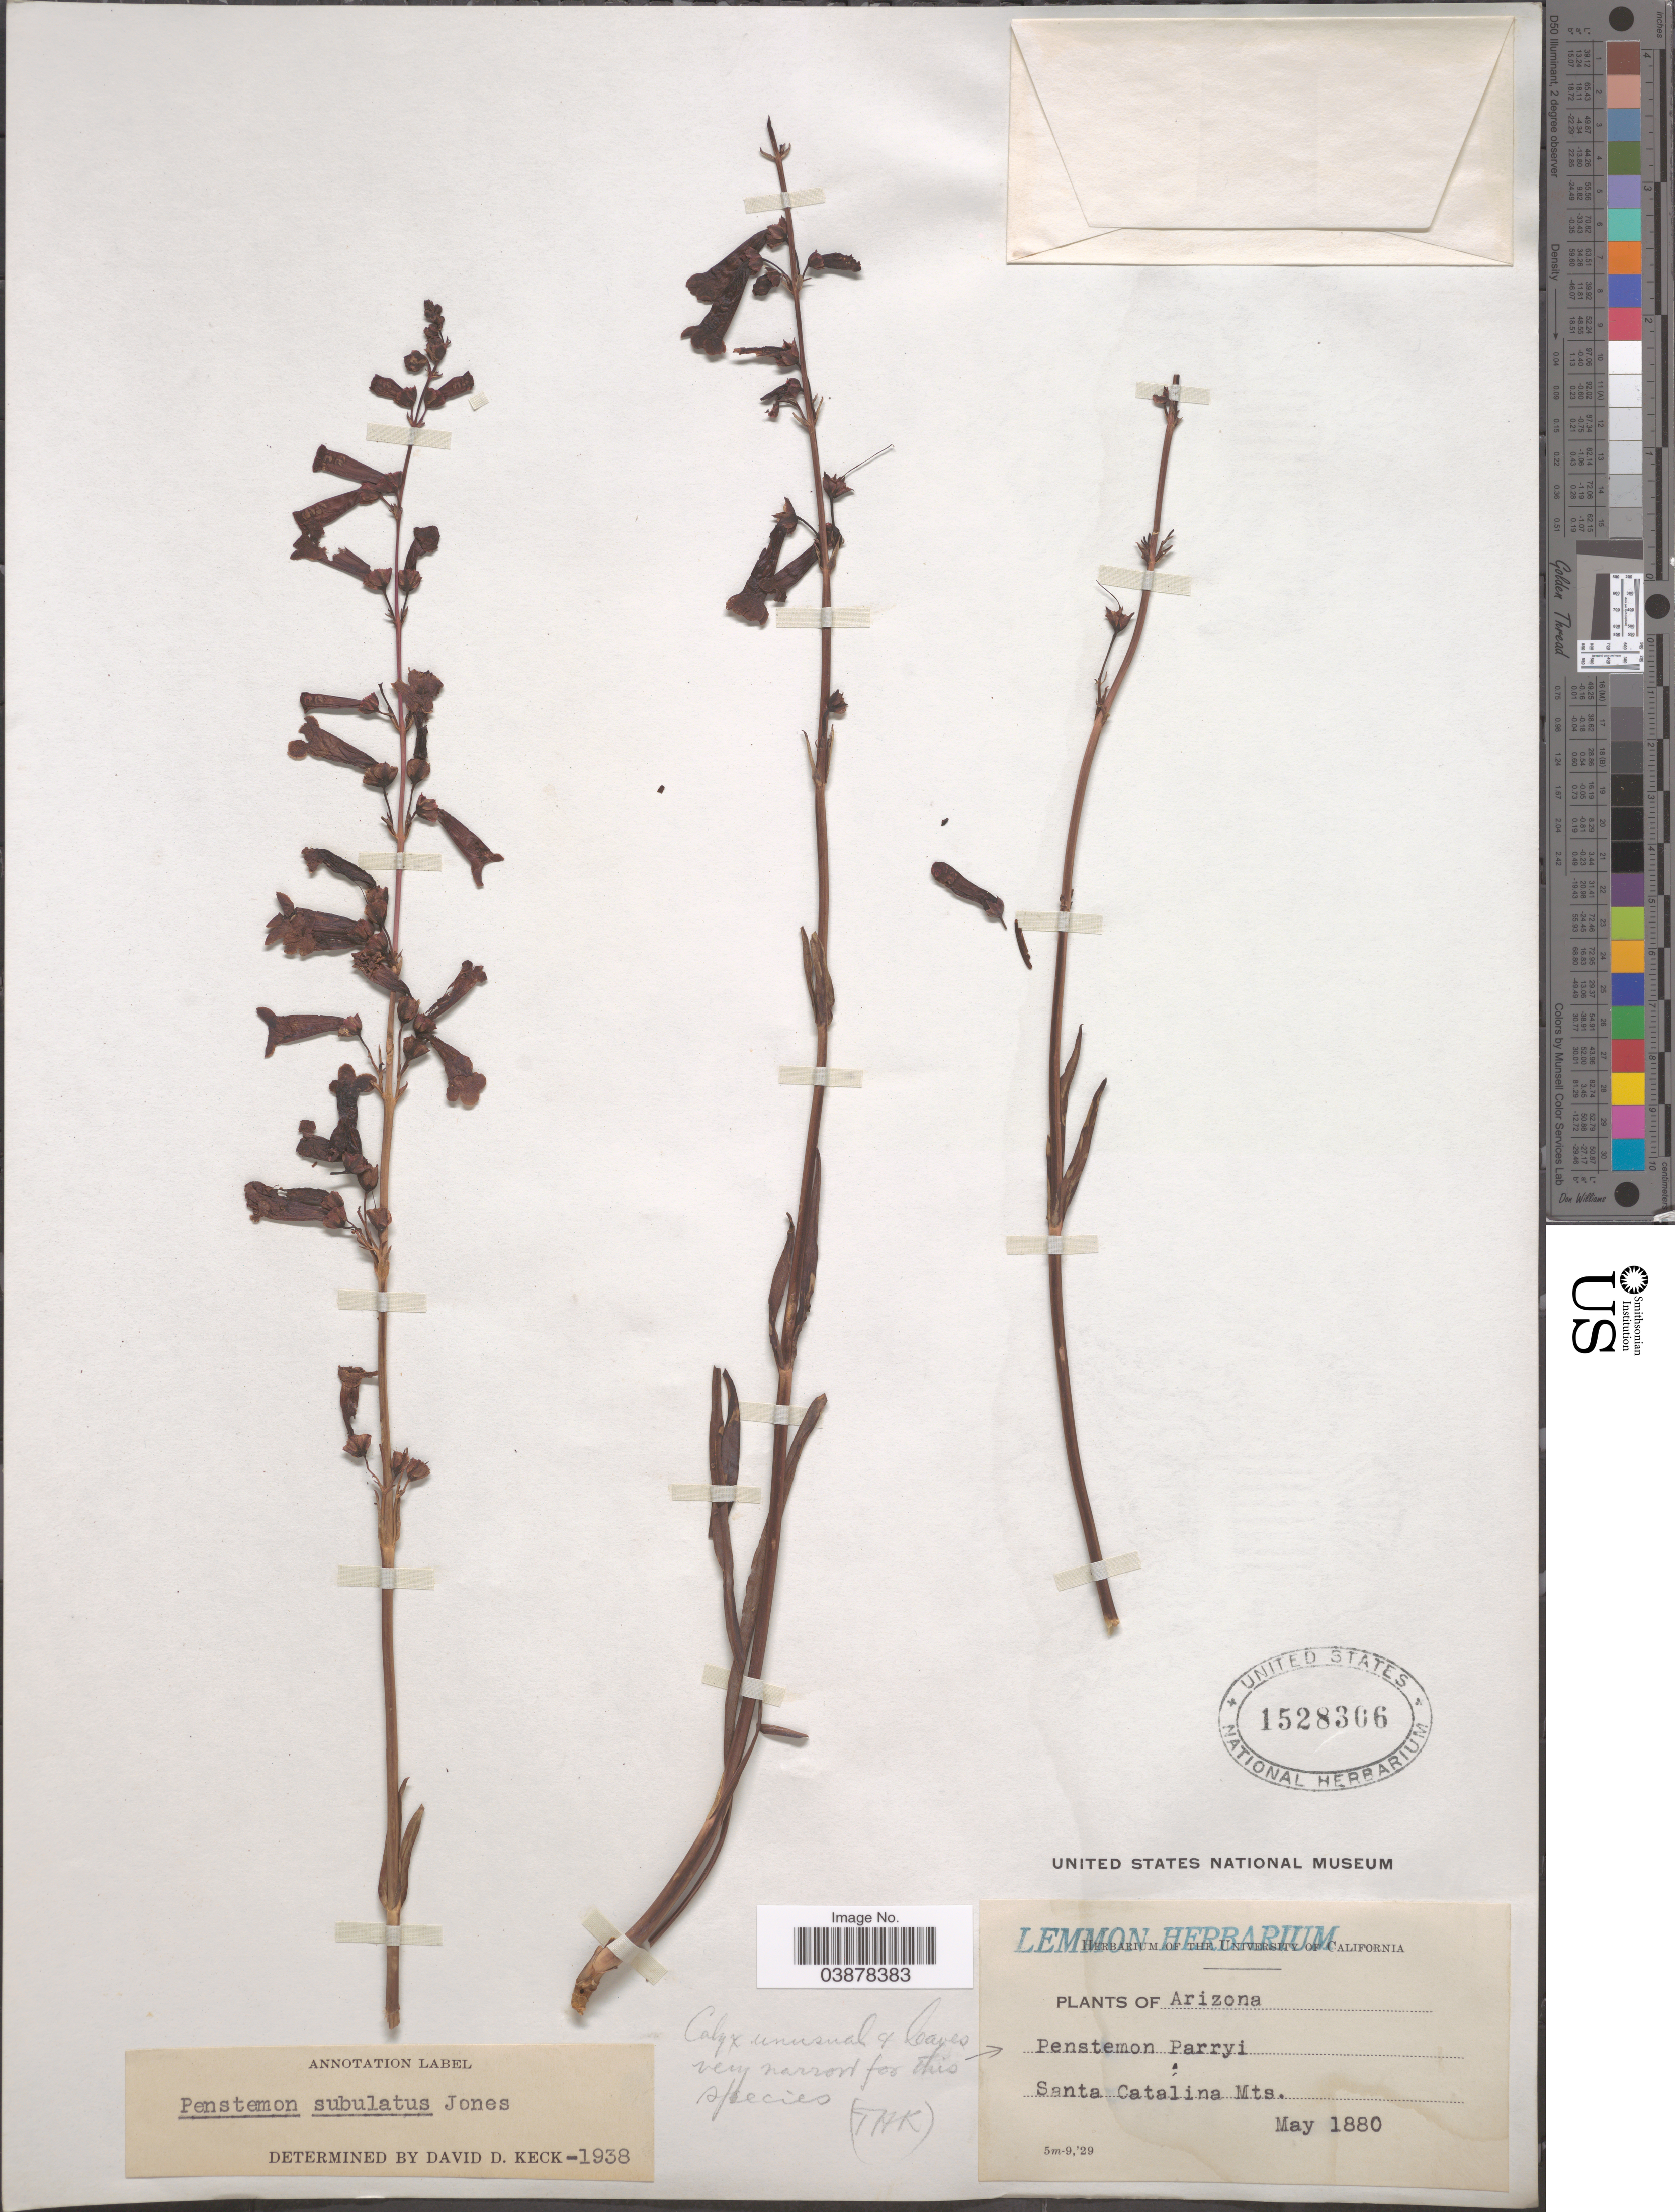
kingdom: Plantae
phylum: Tracheophyta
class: Magnoliopsida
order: Lamiales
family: Plantaginaceae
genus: Penstemon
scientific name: Penstemon subulatus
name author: M.E. Jones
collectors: ex herb. Lemmon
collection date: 1880-05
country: United States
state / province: Arizona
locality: Santa Catalina Mts.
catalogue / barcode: US 1528306